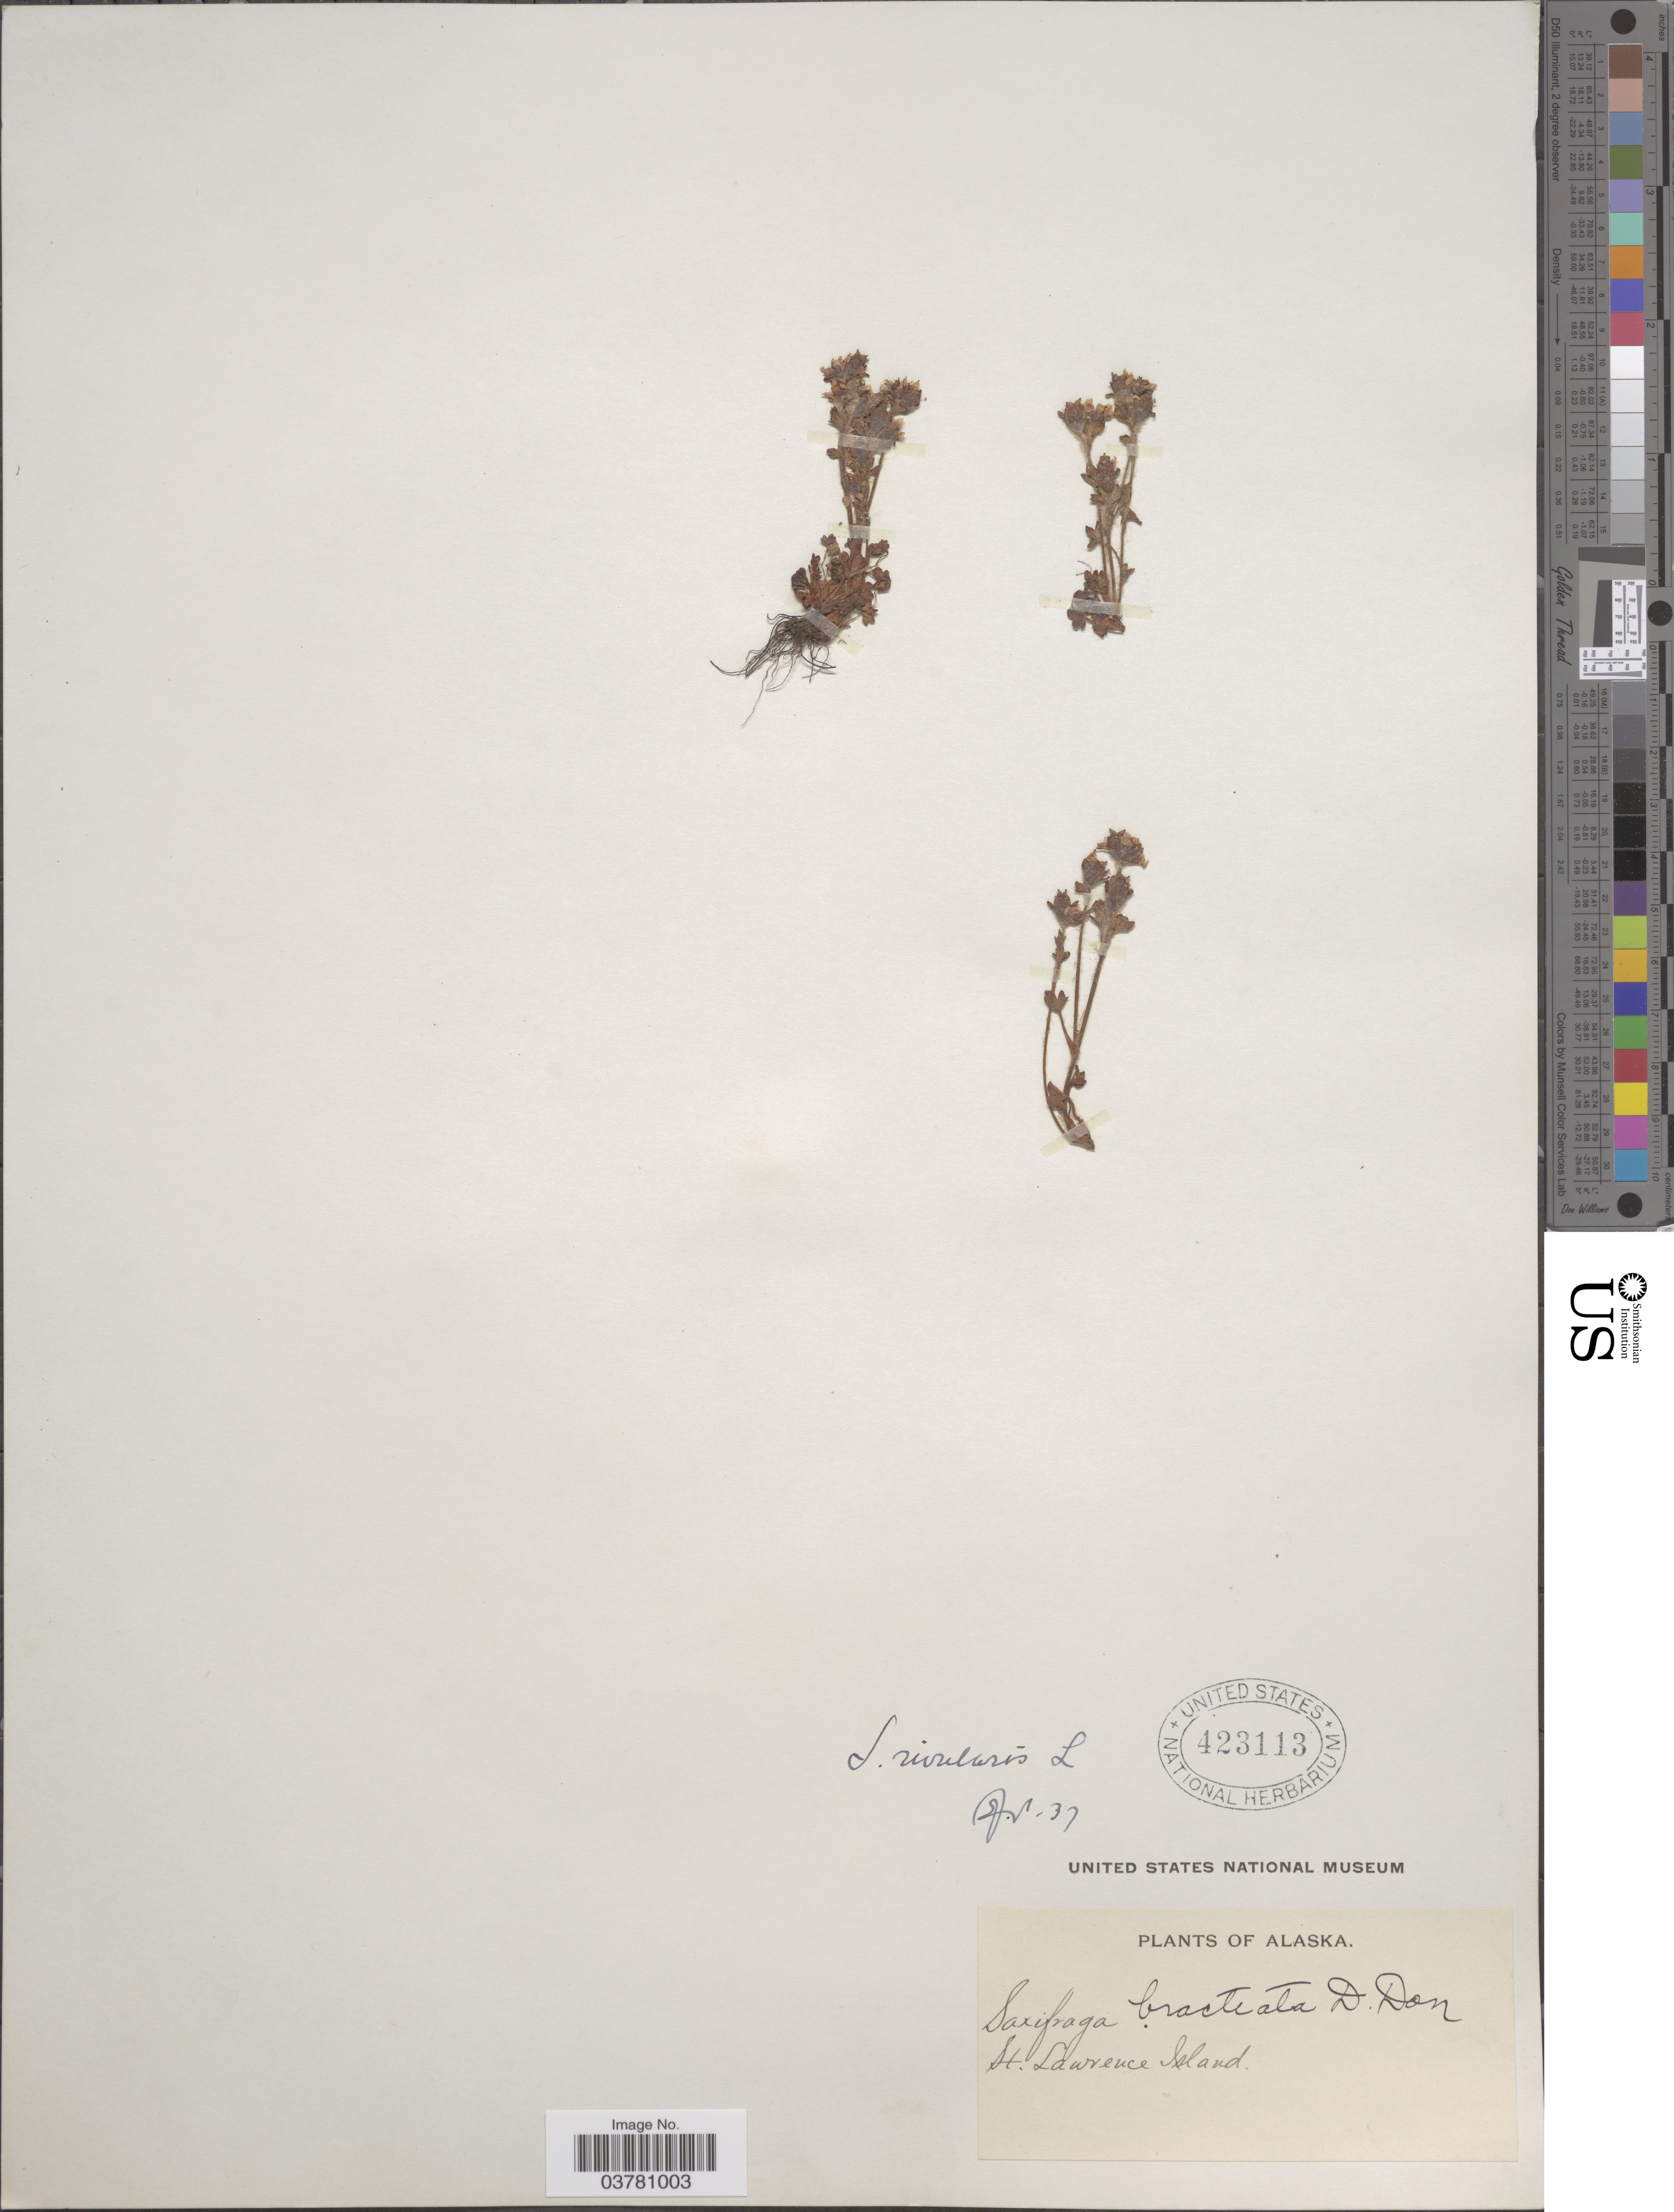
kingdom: Plantae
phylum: Tracheophyta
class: Magnoliopsida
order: Saxifragales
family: Saxifragaceae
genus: Saxifraga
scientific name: Saxifraga rivularis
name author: L.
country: United States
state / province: Alaska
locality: St. Lawrence Island.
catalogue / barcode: US 423113